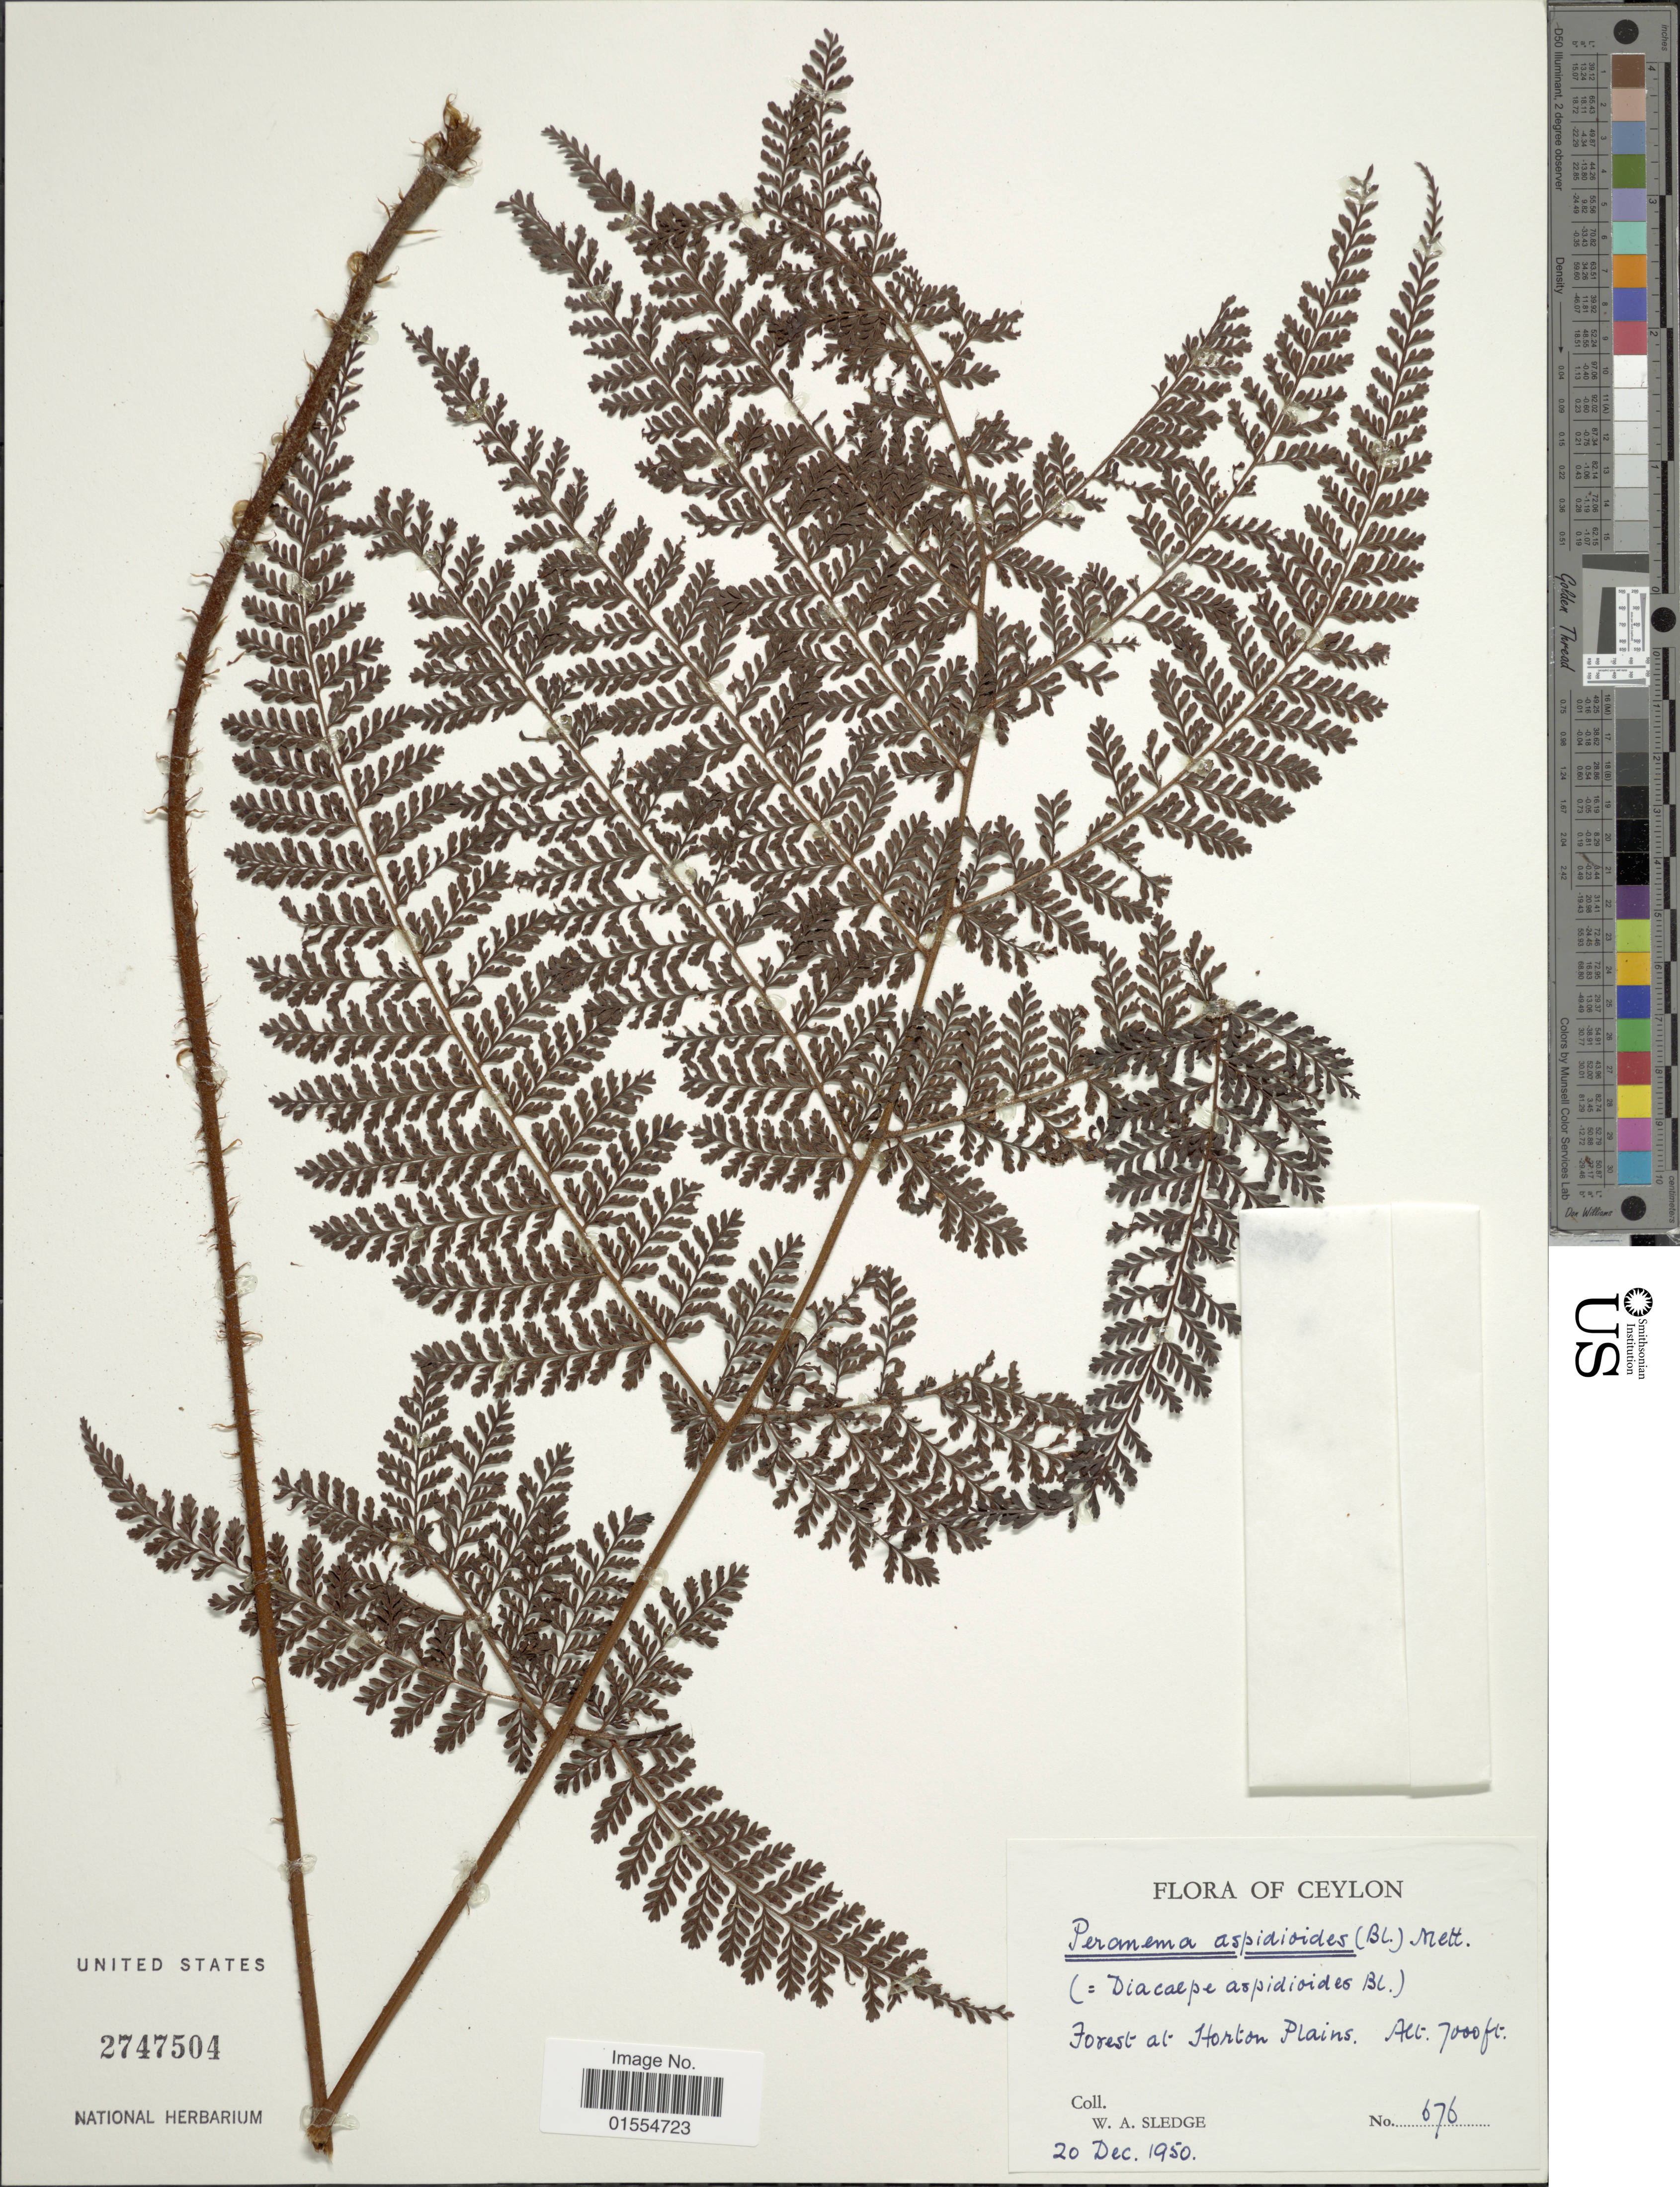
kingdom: Plantae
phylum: Tracheophyta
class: Polypodiopsida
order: Polypodiales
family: Dryopteridaceae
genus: Dryopteris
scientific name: Dryopteris pseudocaenopteris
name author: (Kunze) Li Bing Zhang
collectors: W. A. Sledge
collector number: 676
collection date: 1950-12-20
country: Sri Lanka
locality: Ceylon, forest at Horton Plains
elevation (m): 2134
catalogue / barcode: US 2747504